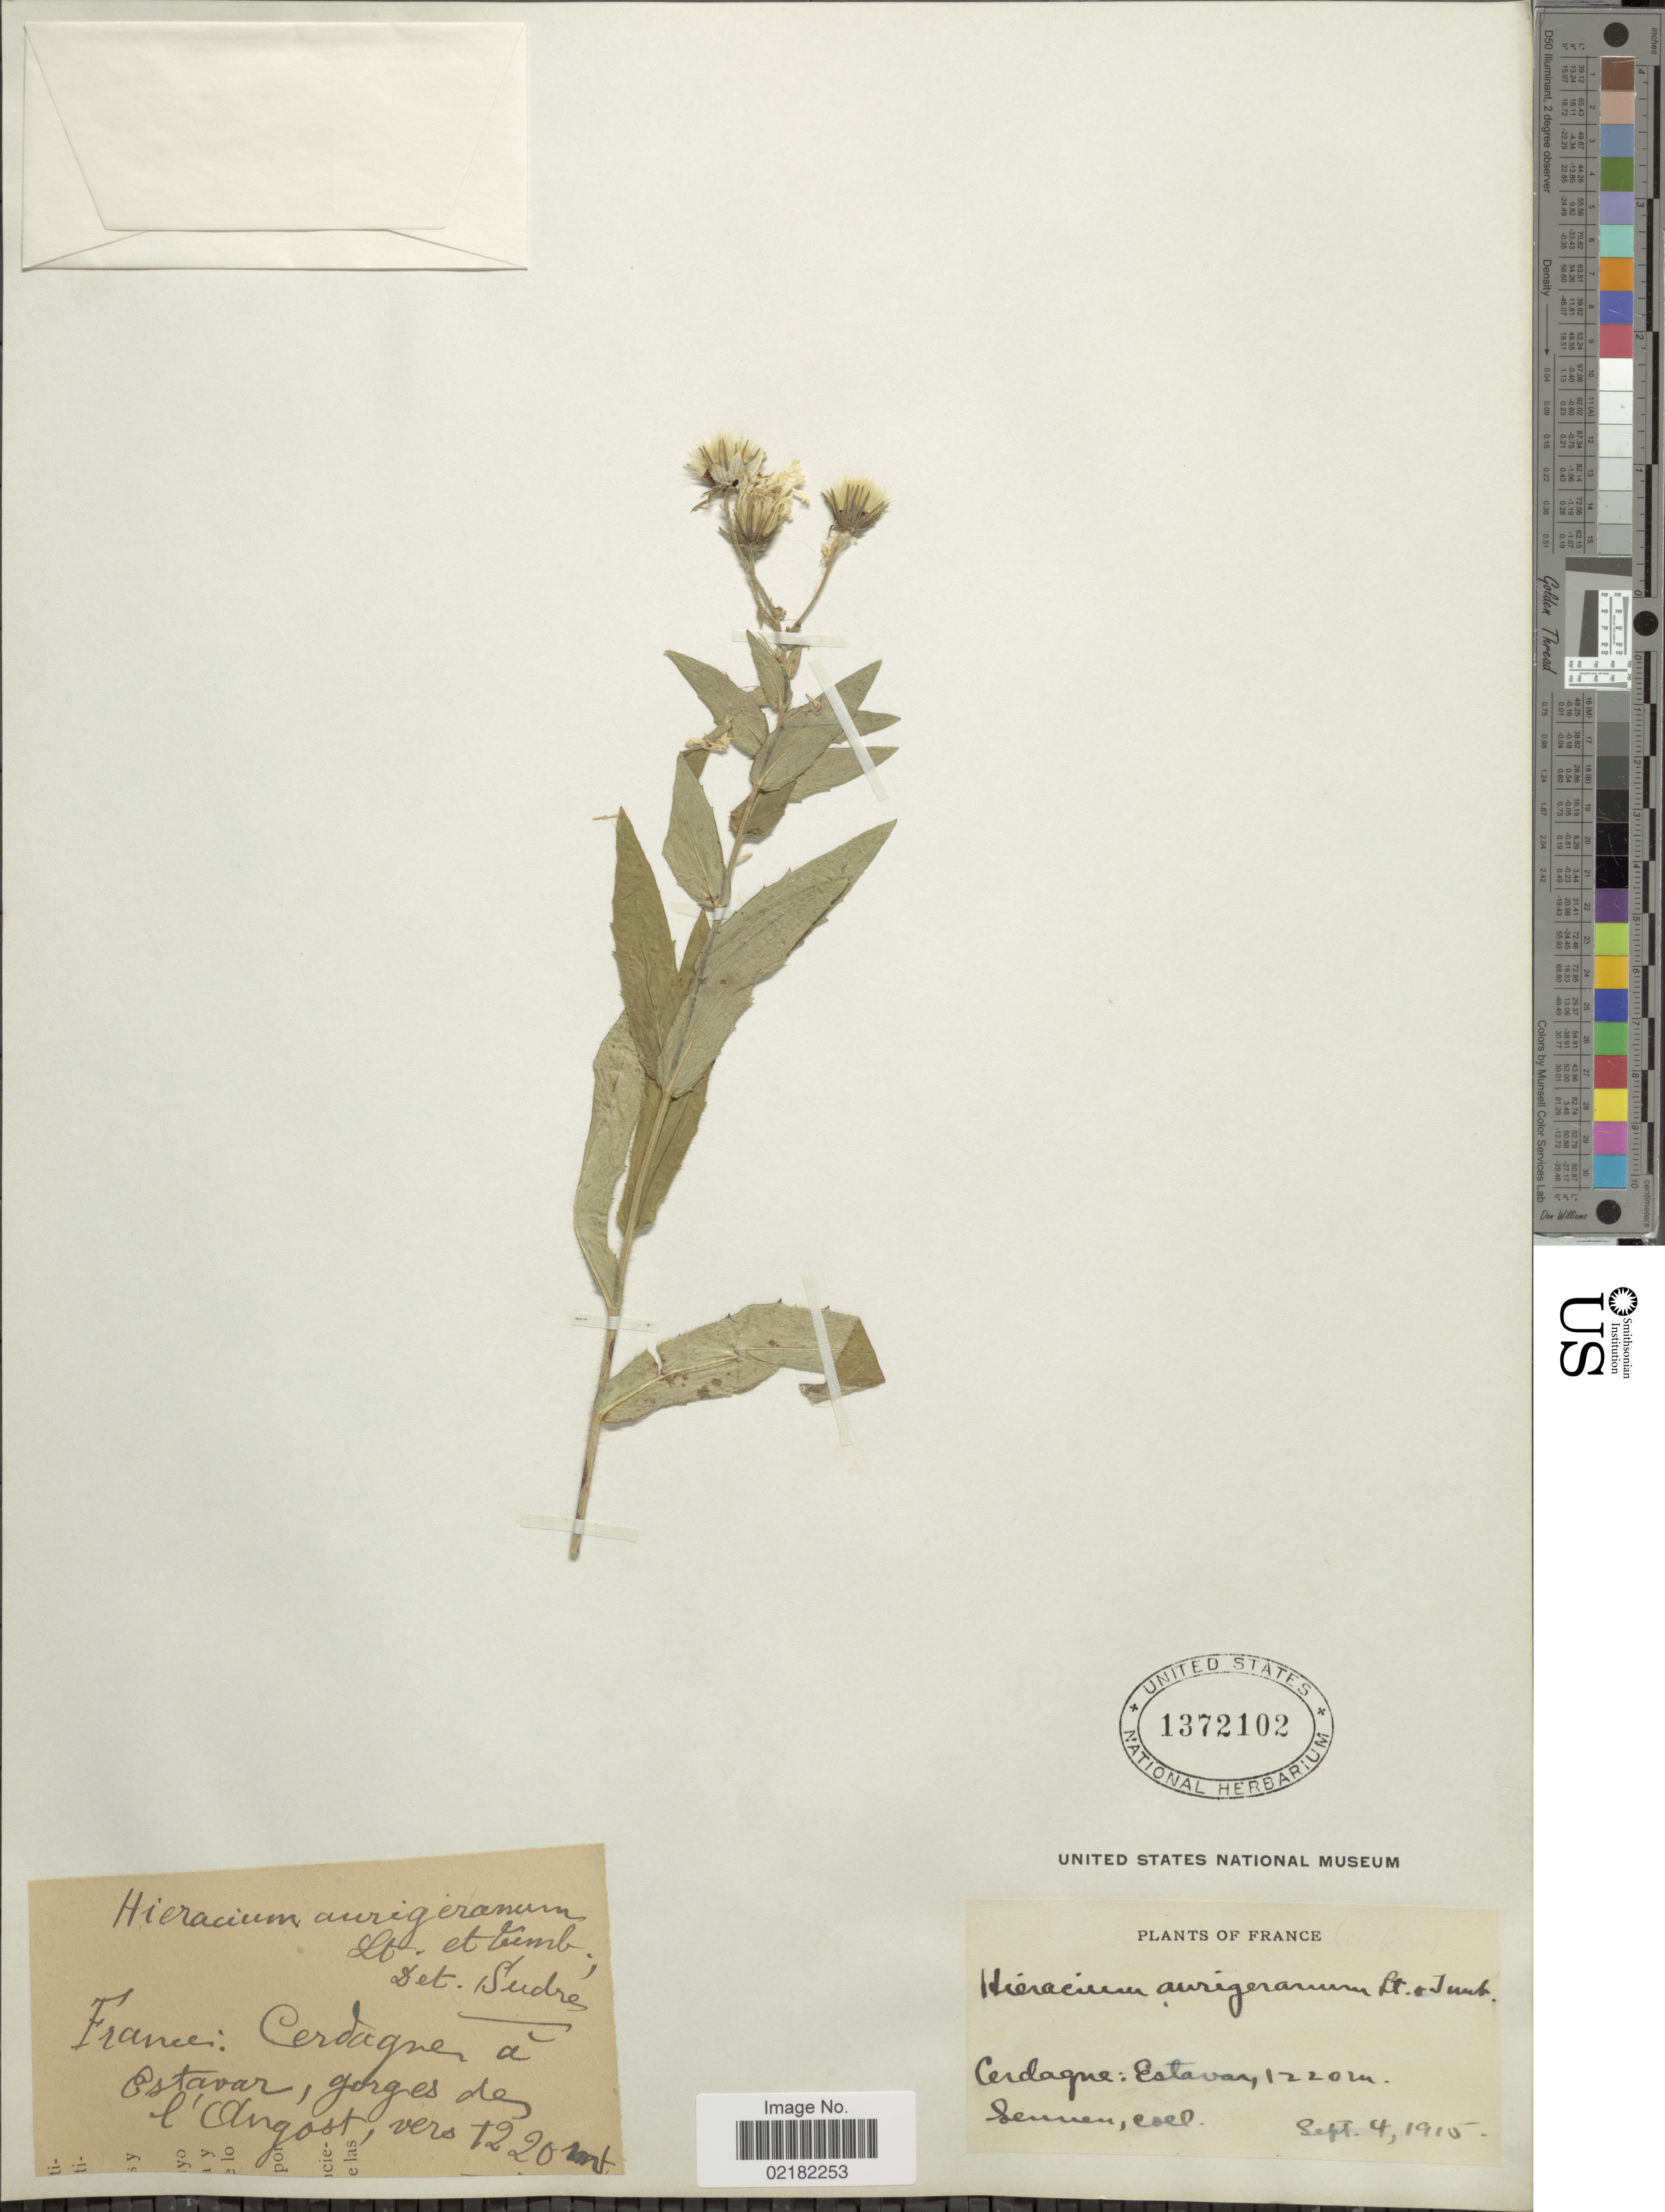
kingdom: Plantae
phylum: Tracheophyta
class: Magnoliopsida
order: Asterales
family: Asteraceae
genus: Hieracium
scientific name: Hieracium inuloides subsp. subvirens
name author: (Arvet-Touvet) Greuter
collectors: E. Sennen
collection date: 1915-09-04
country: France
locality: Cerdagne a Estevar, gorges des l'Angost. [interpreted]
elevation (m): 1220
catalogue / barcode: US 1372102